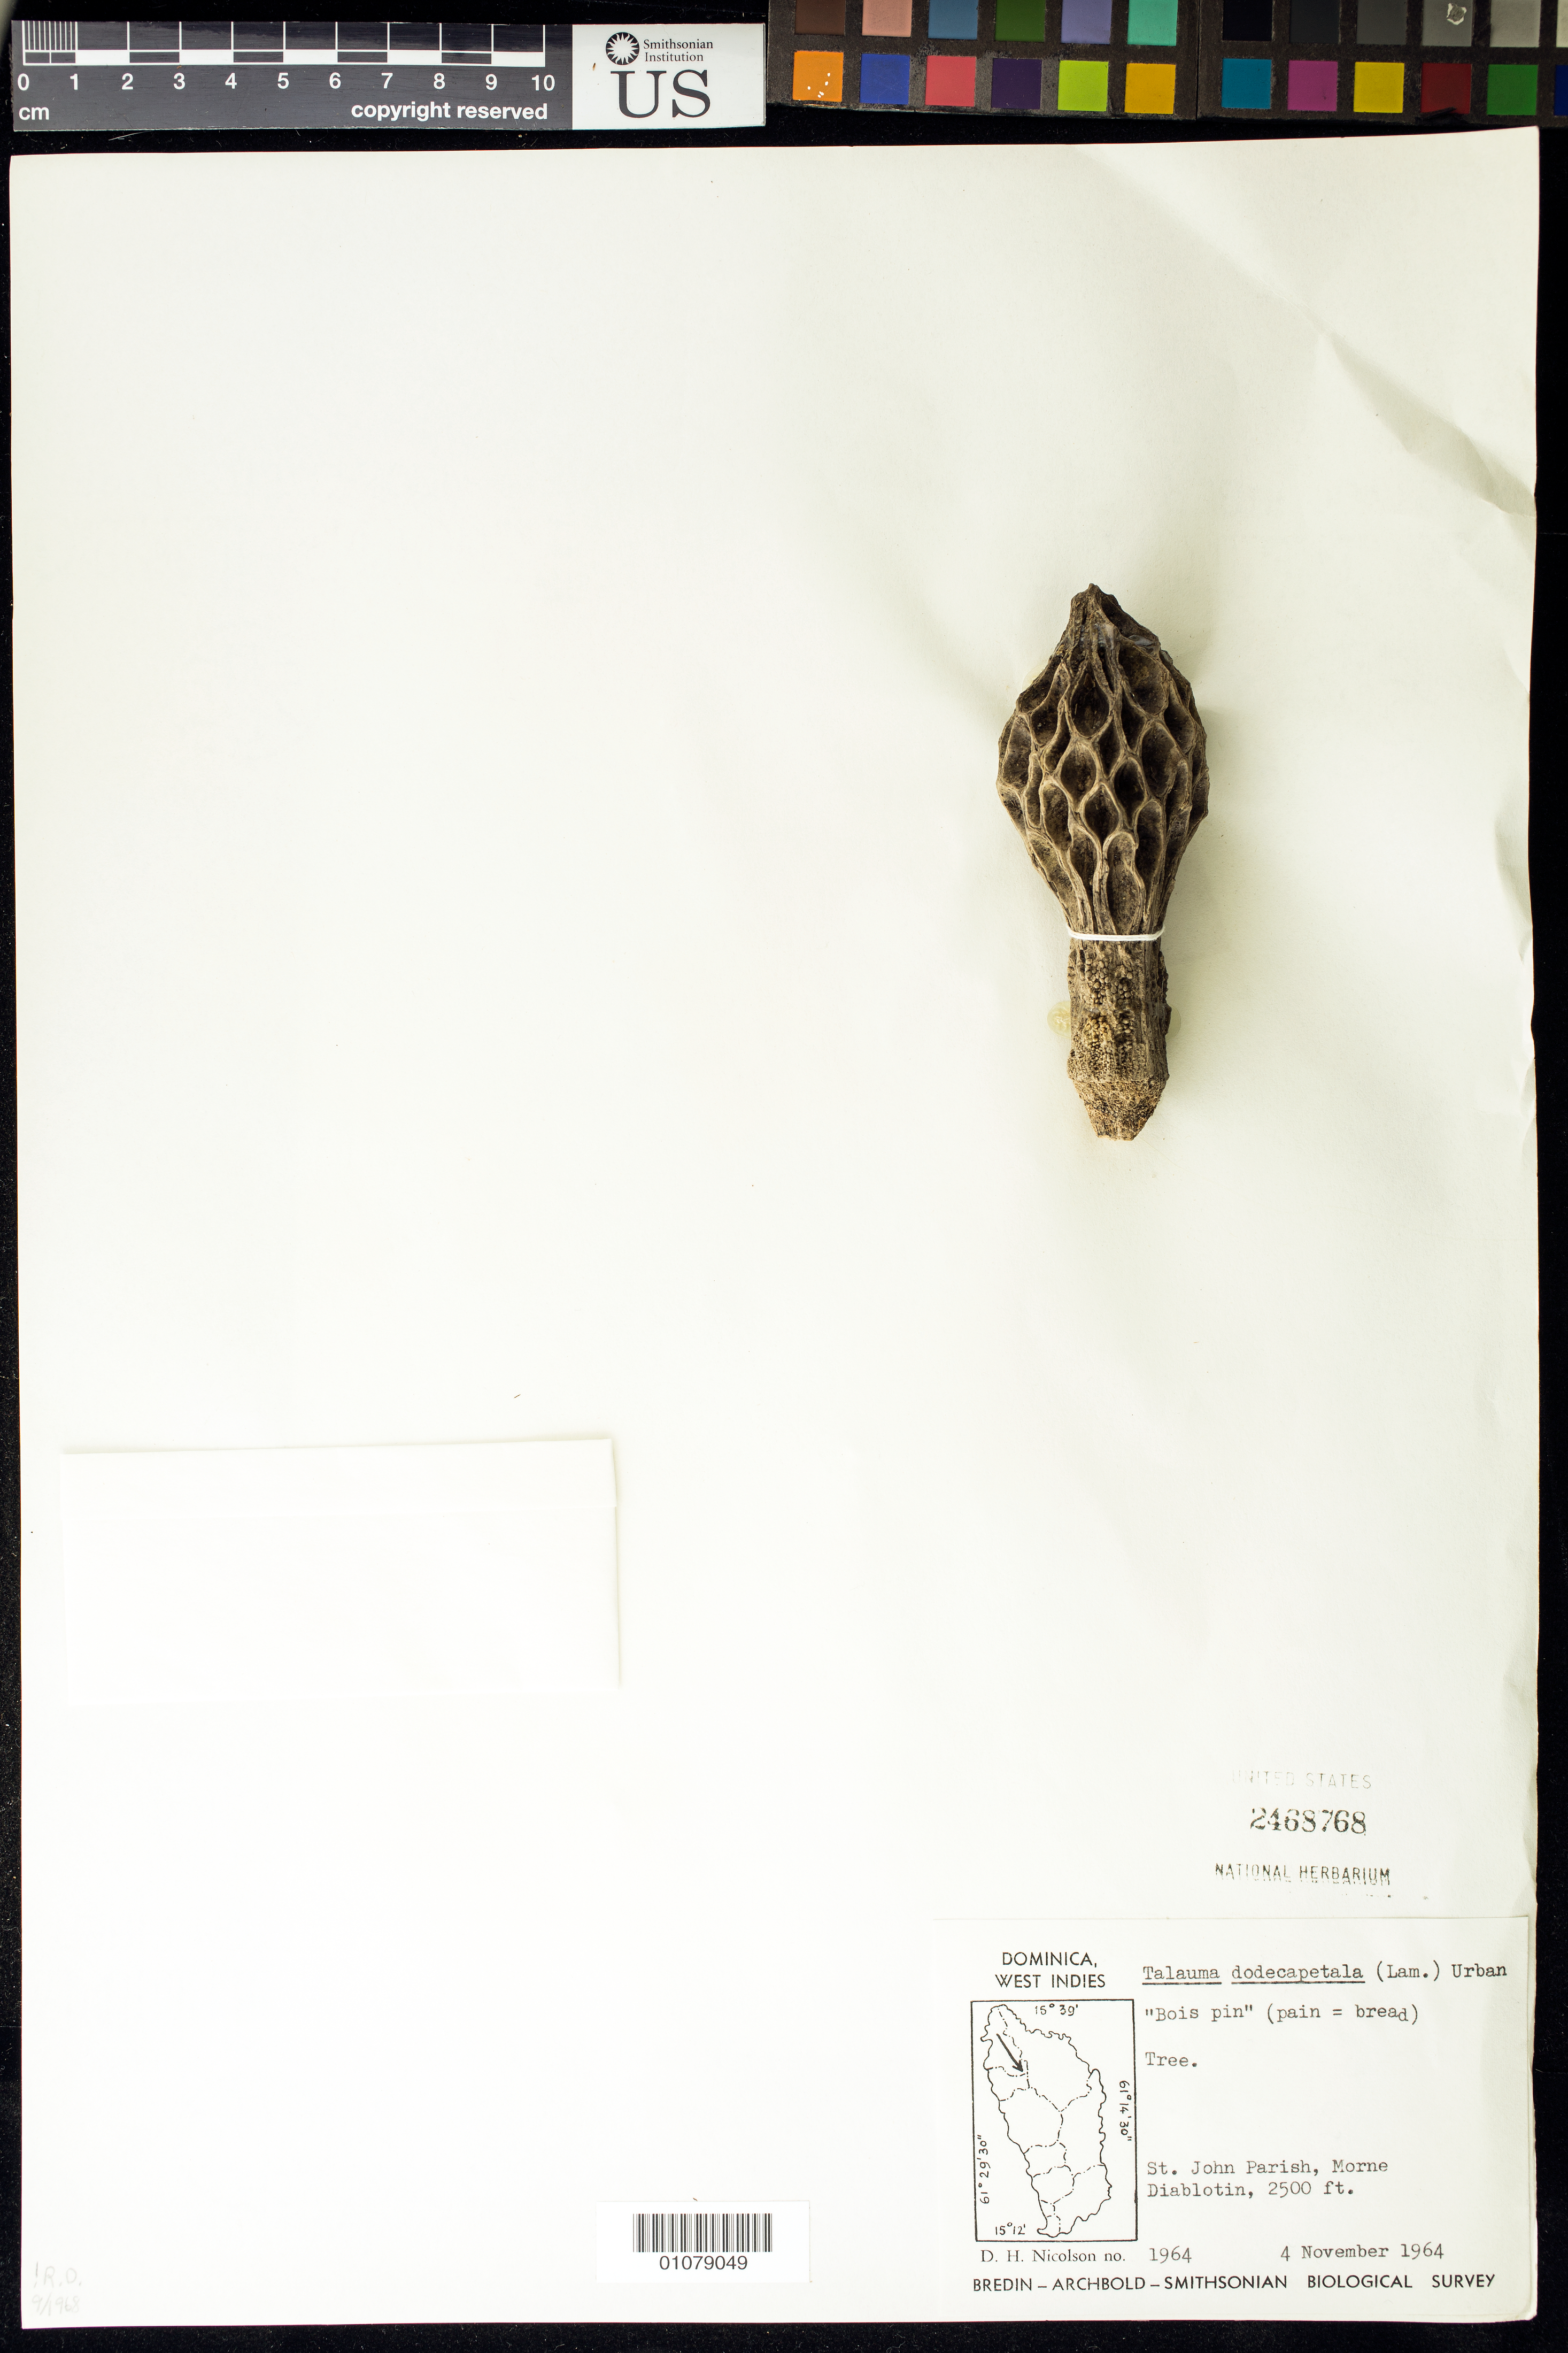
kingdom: Plantae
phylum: Tracheophyta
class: Magnoliopsida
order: Magnoliales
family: Magnoliaceae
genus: Magnolia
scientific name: Magnolia dodecapetala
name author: (Lam.) Govaerts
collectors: D. H. Nicolson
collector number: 1964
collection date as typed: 04 Nov 1964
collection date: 1964-11-04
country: Dominica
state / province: St. John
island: Dominica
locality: St. John Parish, Morne Diablotin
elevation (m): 762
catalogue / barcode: US 2468768